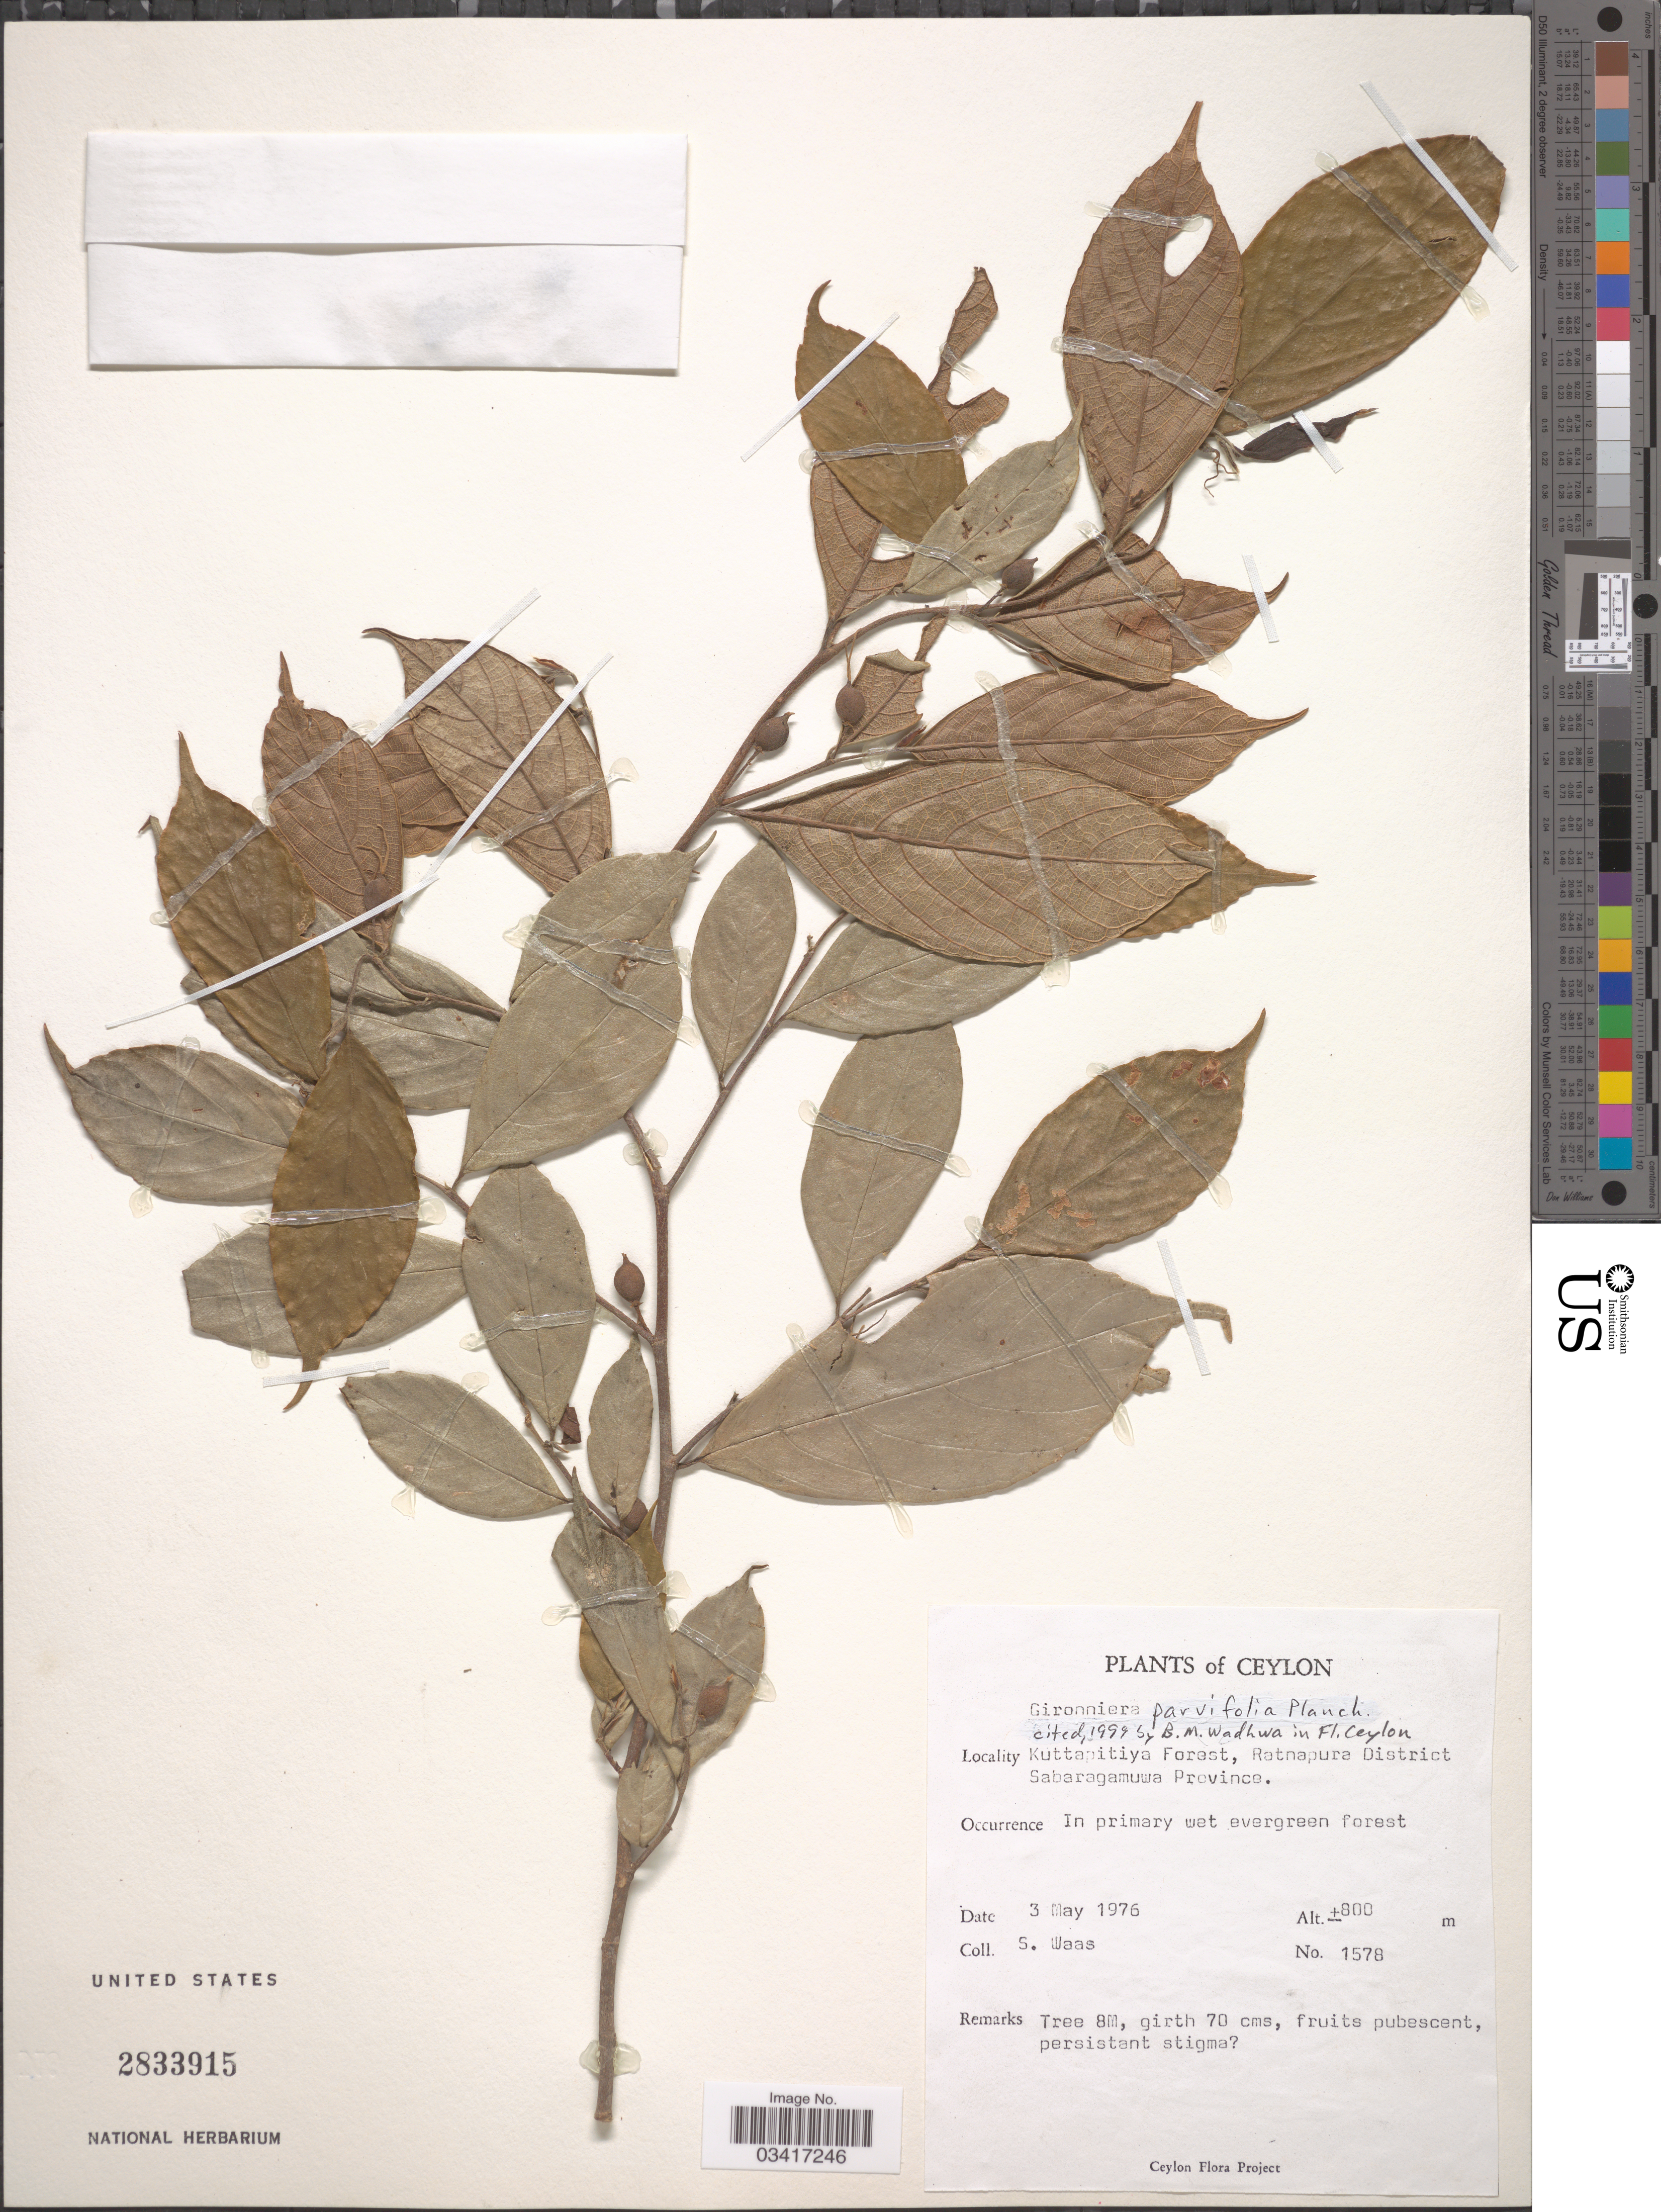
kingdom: Plantae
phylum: Tracheophyta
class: Magnoliopsida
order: Rosales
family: Cannabaceae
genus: Gironniera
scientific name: Gironniera parvifolia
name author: Planch.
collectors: S. Waas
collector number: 1578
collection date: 1976-05-03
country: Sri Lanka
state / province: Sabaragamuwa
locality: Ceylon. Kuttapitiya Forest, Ratnapura District.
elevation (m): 800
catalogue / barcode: US 2833915